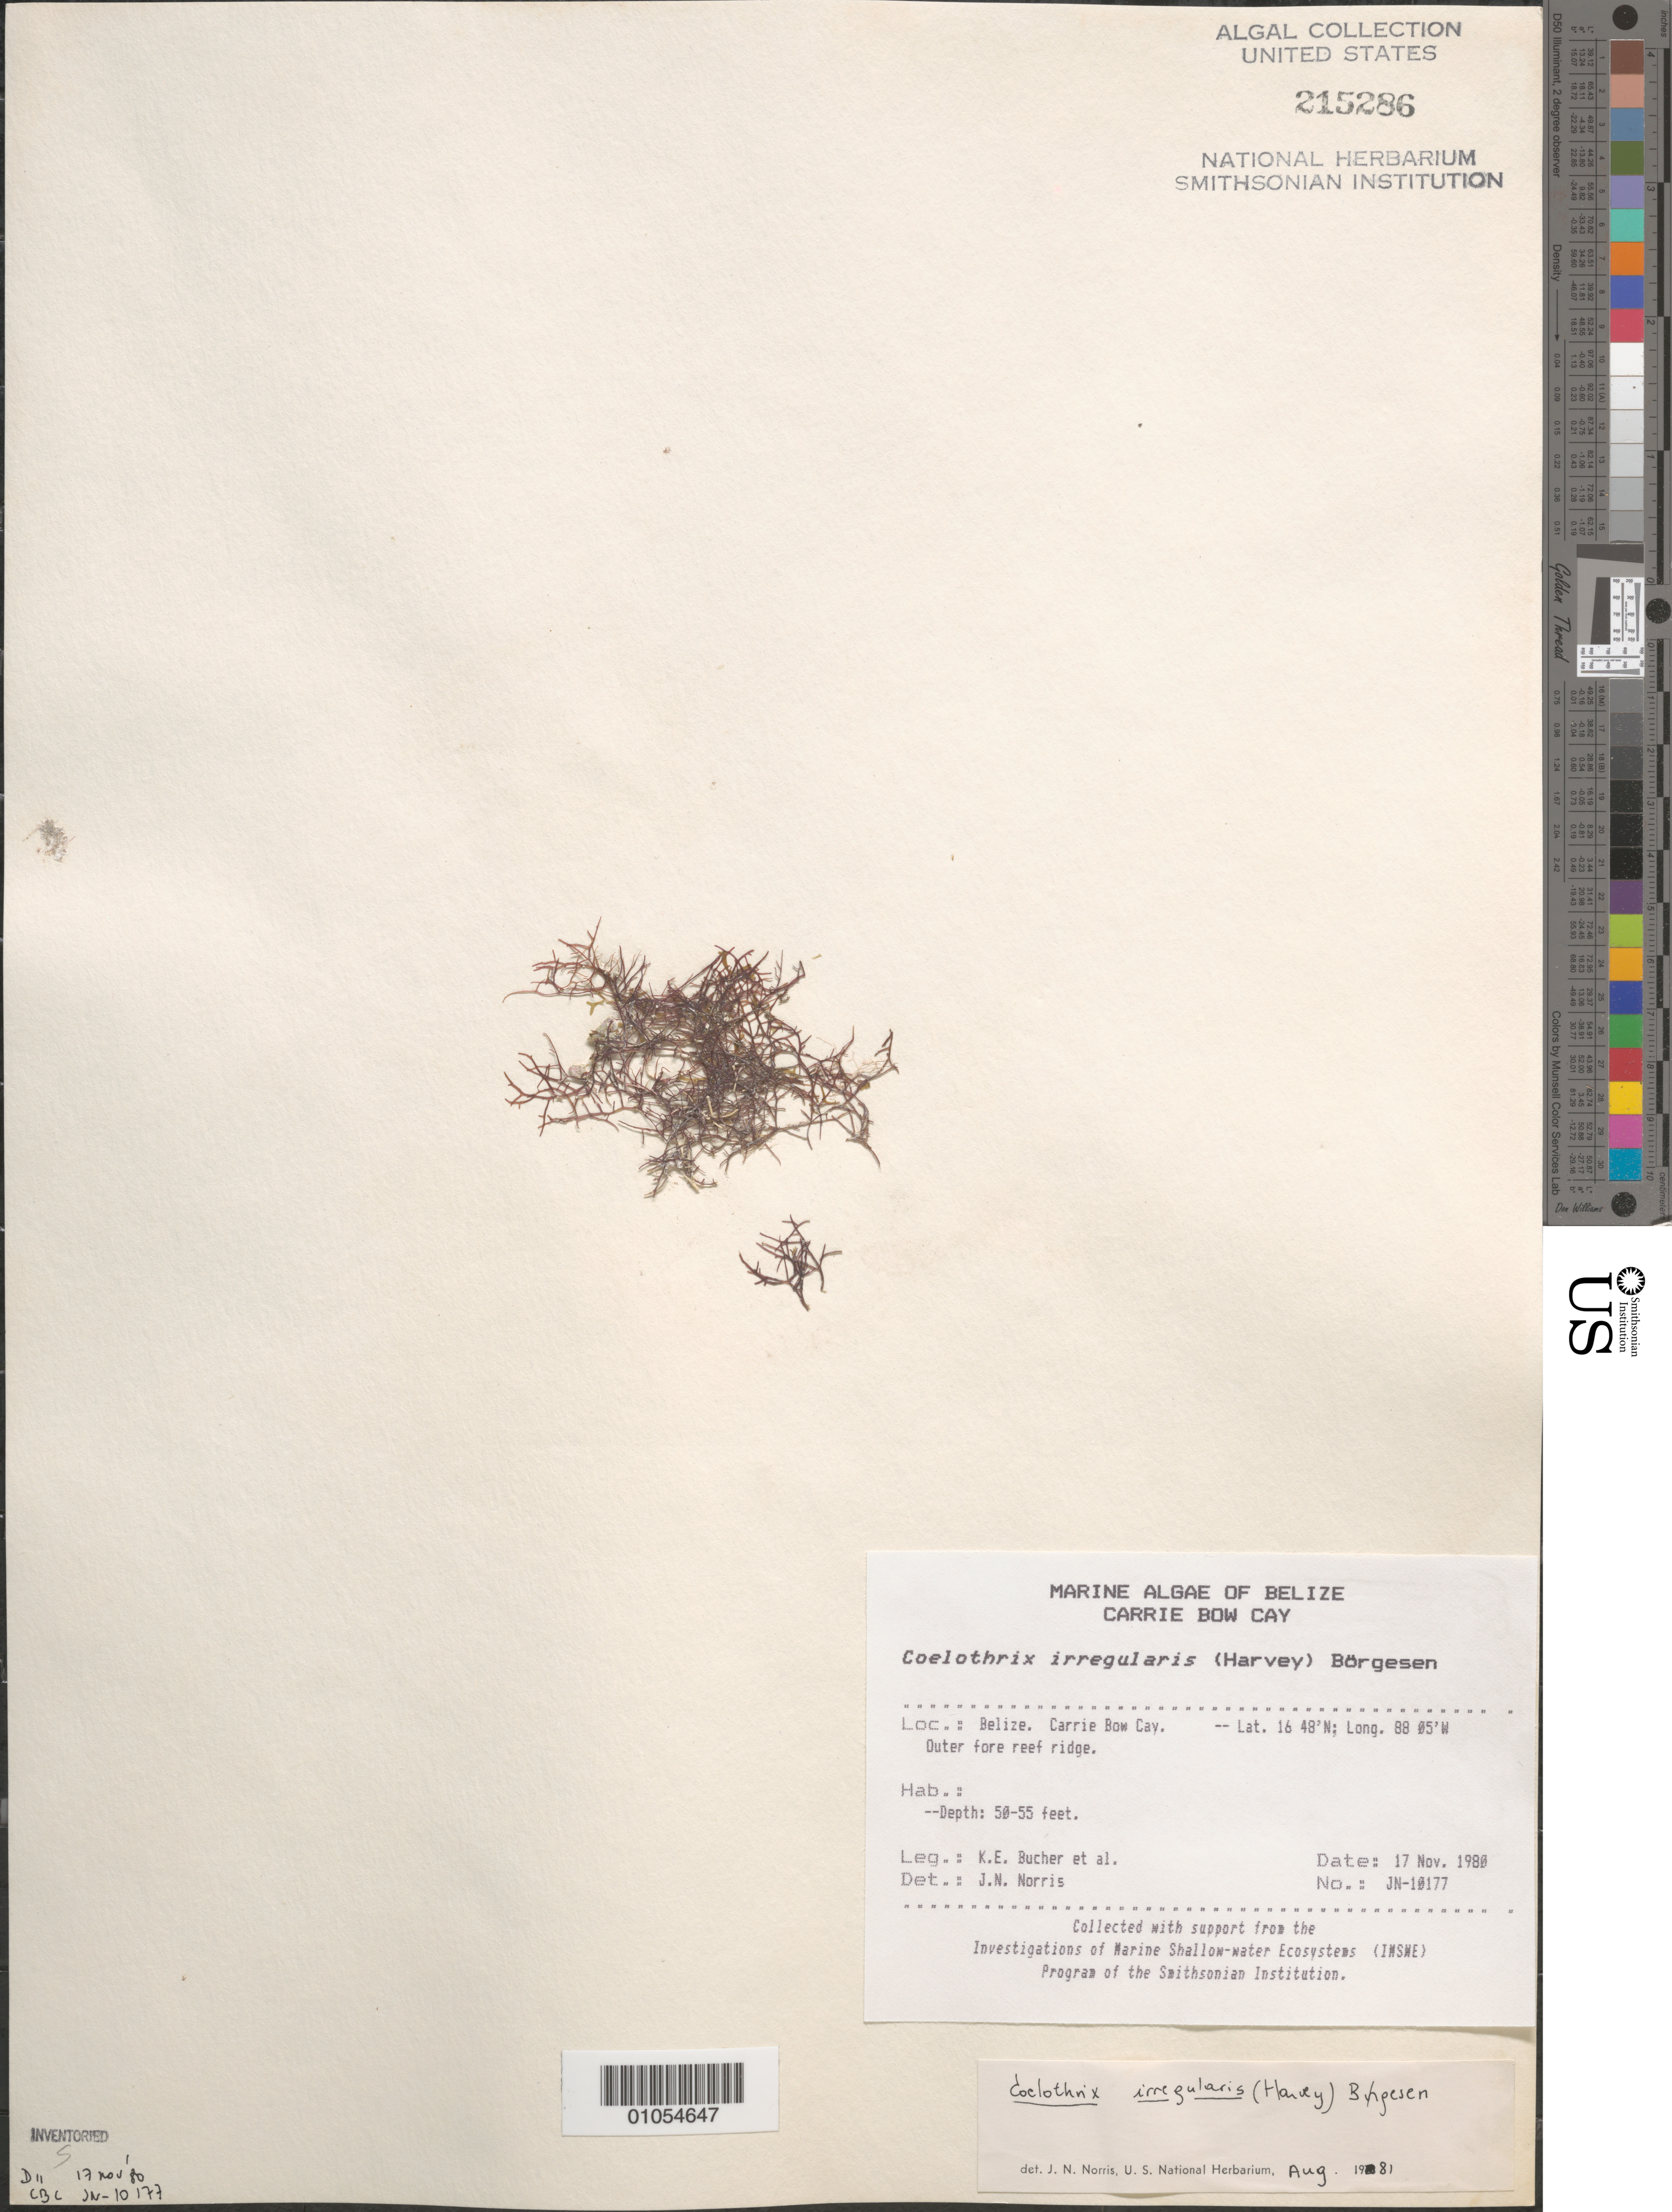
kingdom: Plantae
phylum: Rhodophyta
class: Florideophyceae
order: Rhodymeniales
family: Champiaceae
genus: Coelothrix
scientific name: Coelothrix irregularis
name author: (Harv.) Børgesen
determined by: Norris, James N.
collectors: K. E. Bucher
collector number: JN-10177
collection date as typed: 17 Nov 1980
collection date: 1980-11-17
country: Belize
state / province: Stann Creek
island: Carrie Bow Cay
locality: Outer fore reef ridge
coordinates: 16 48'N, 88 05'W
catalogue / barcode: US 215286